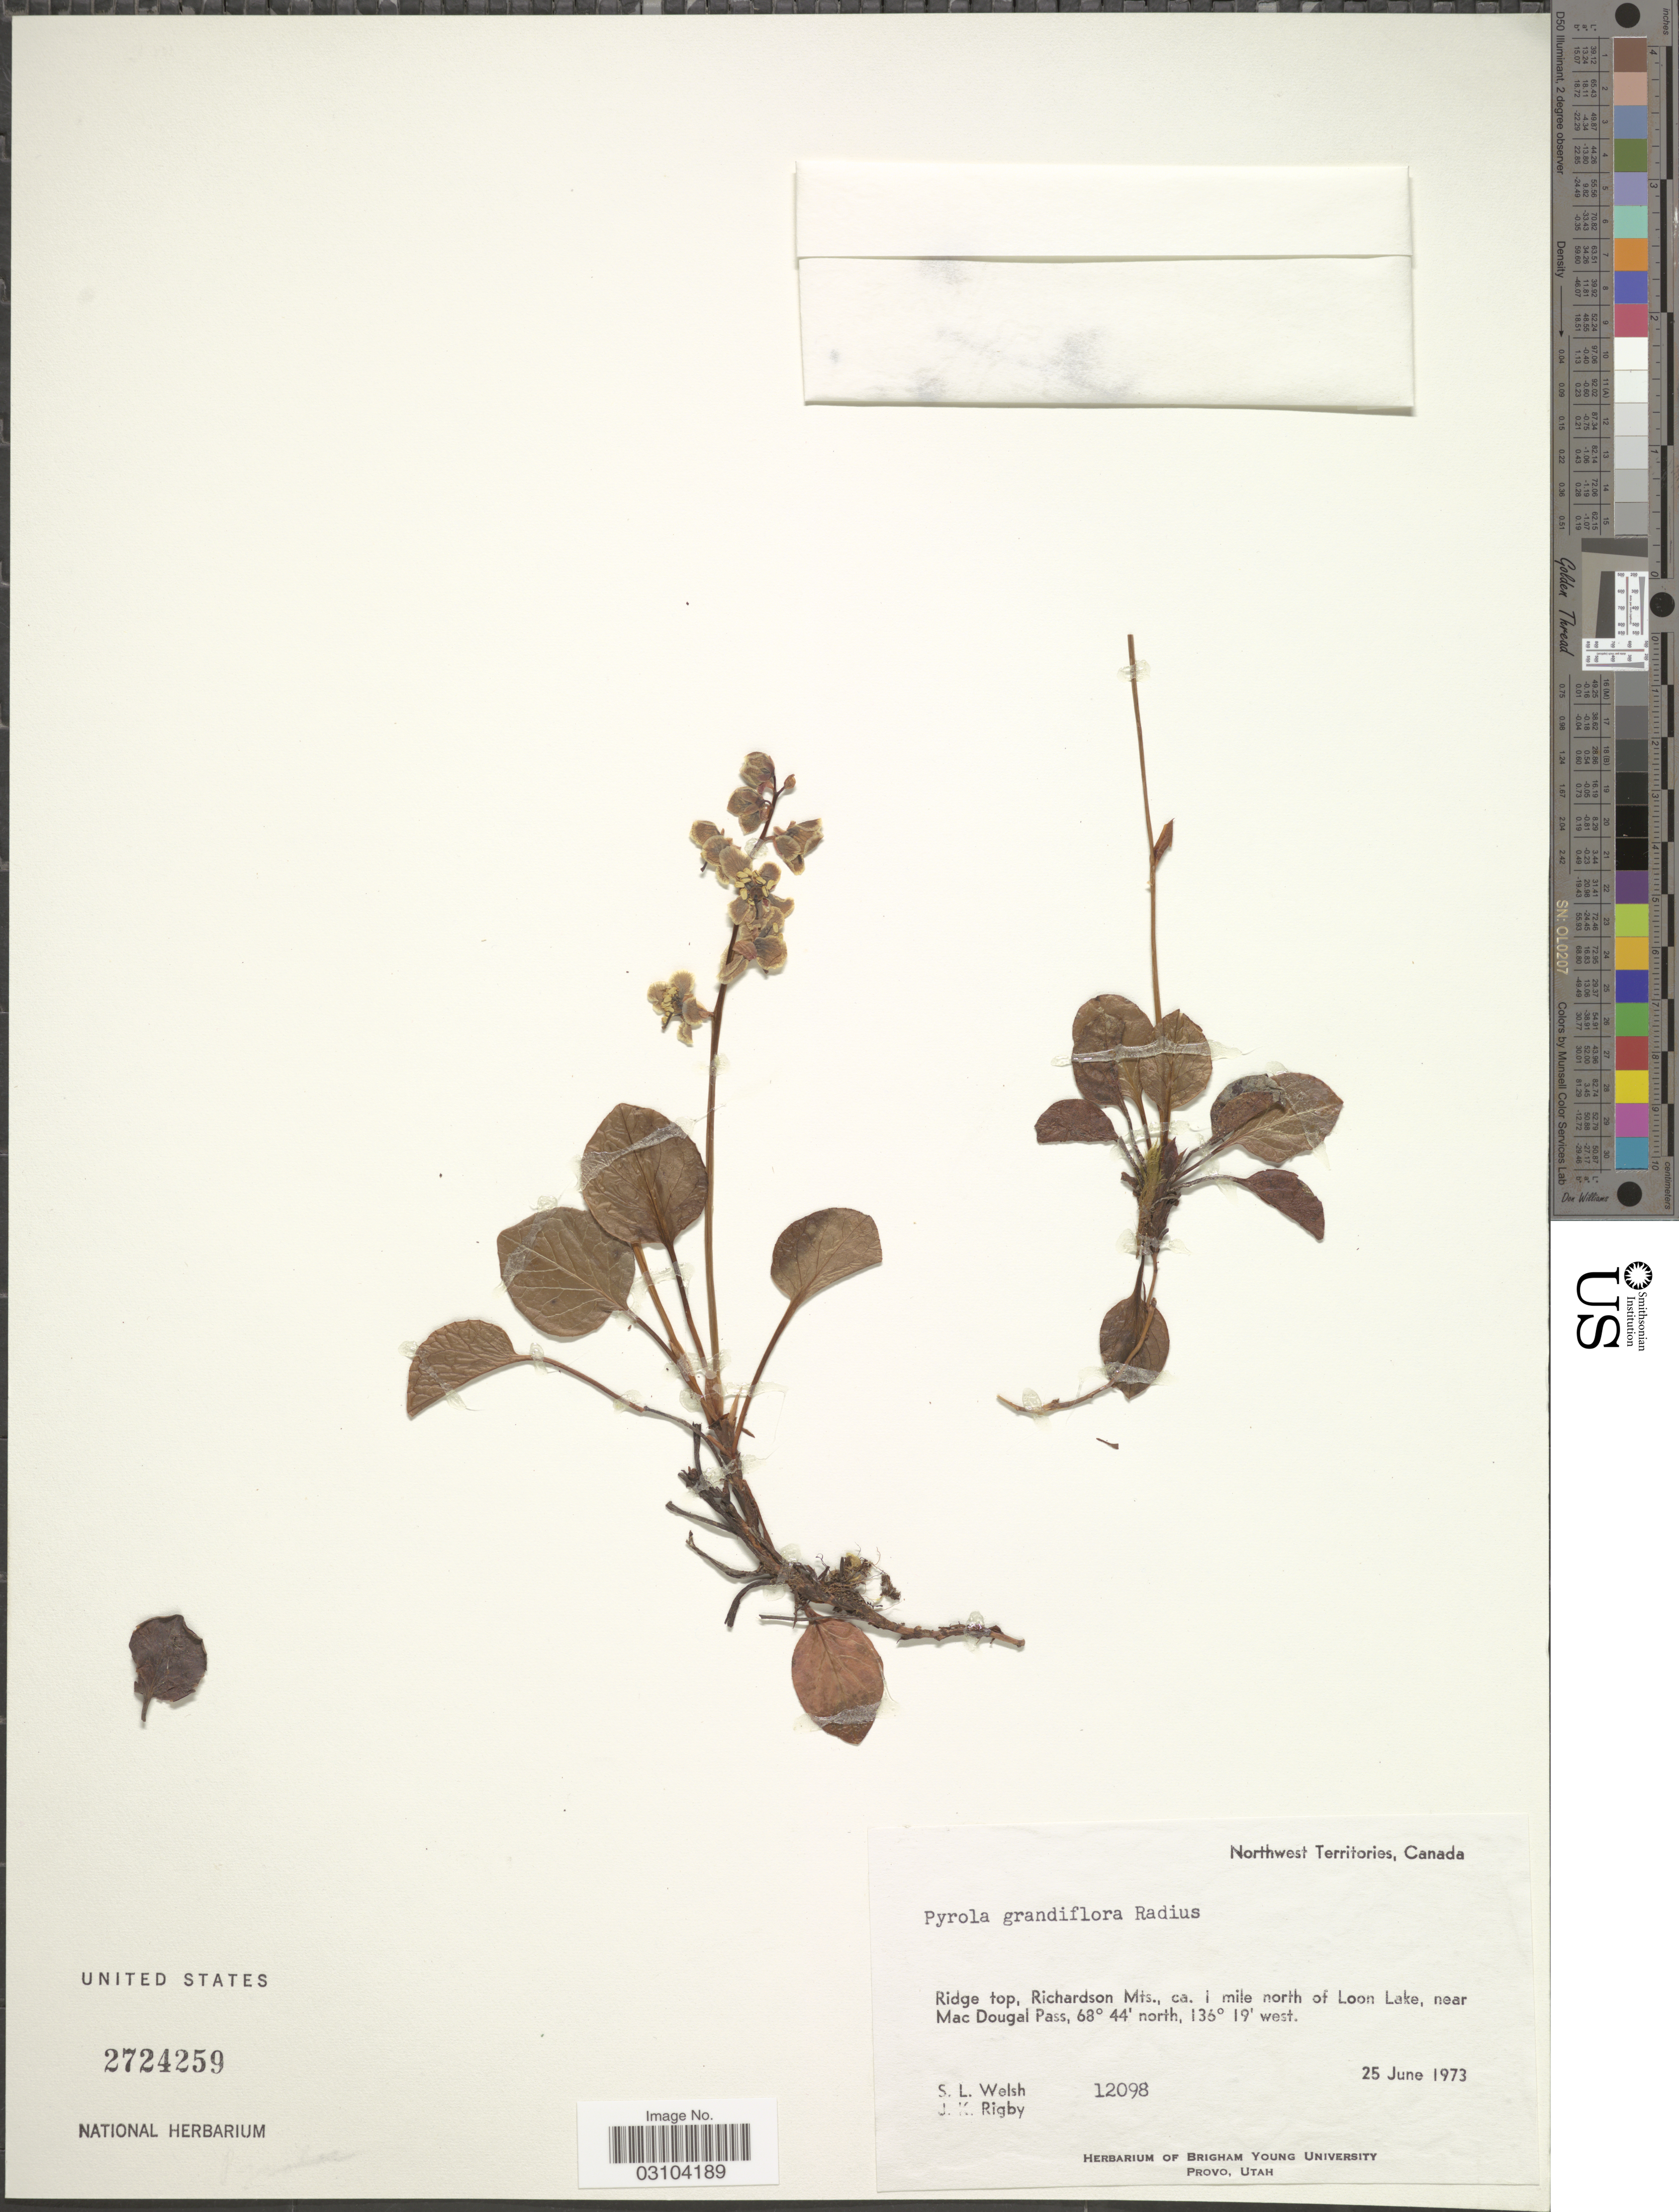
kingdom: Plantae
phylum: Tracheophyta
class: Magnoliopsida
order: Ericales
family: Ericaceae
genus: Pyrola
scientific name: Pyrola grandiflora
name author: Radius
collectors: S. Welsh & J. Rigby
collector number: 12098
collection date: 1973-06-25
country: Canada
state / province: Northwest Territories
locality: Richardson Mts., ca. 1 mile north of Loon Lake, near Mac Dougal Pass.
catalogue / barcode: US 2724259